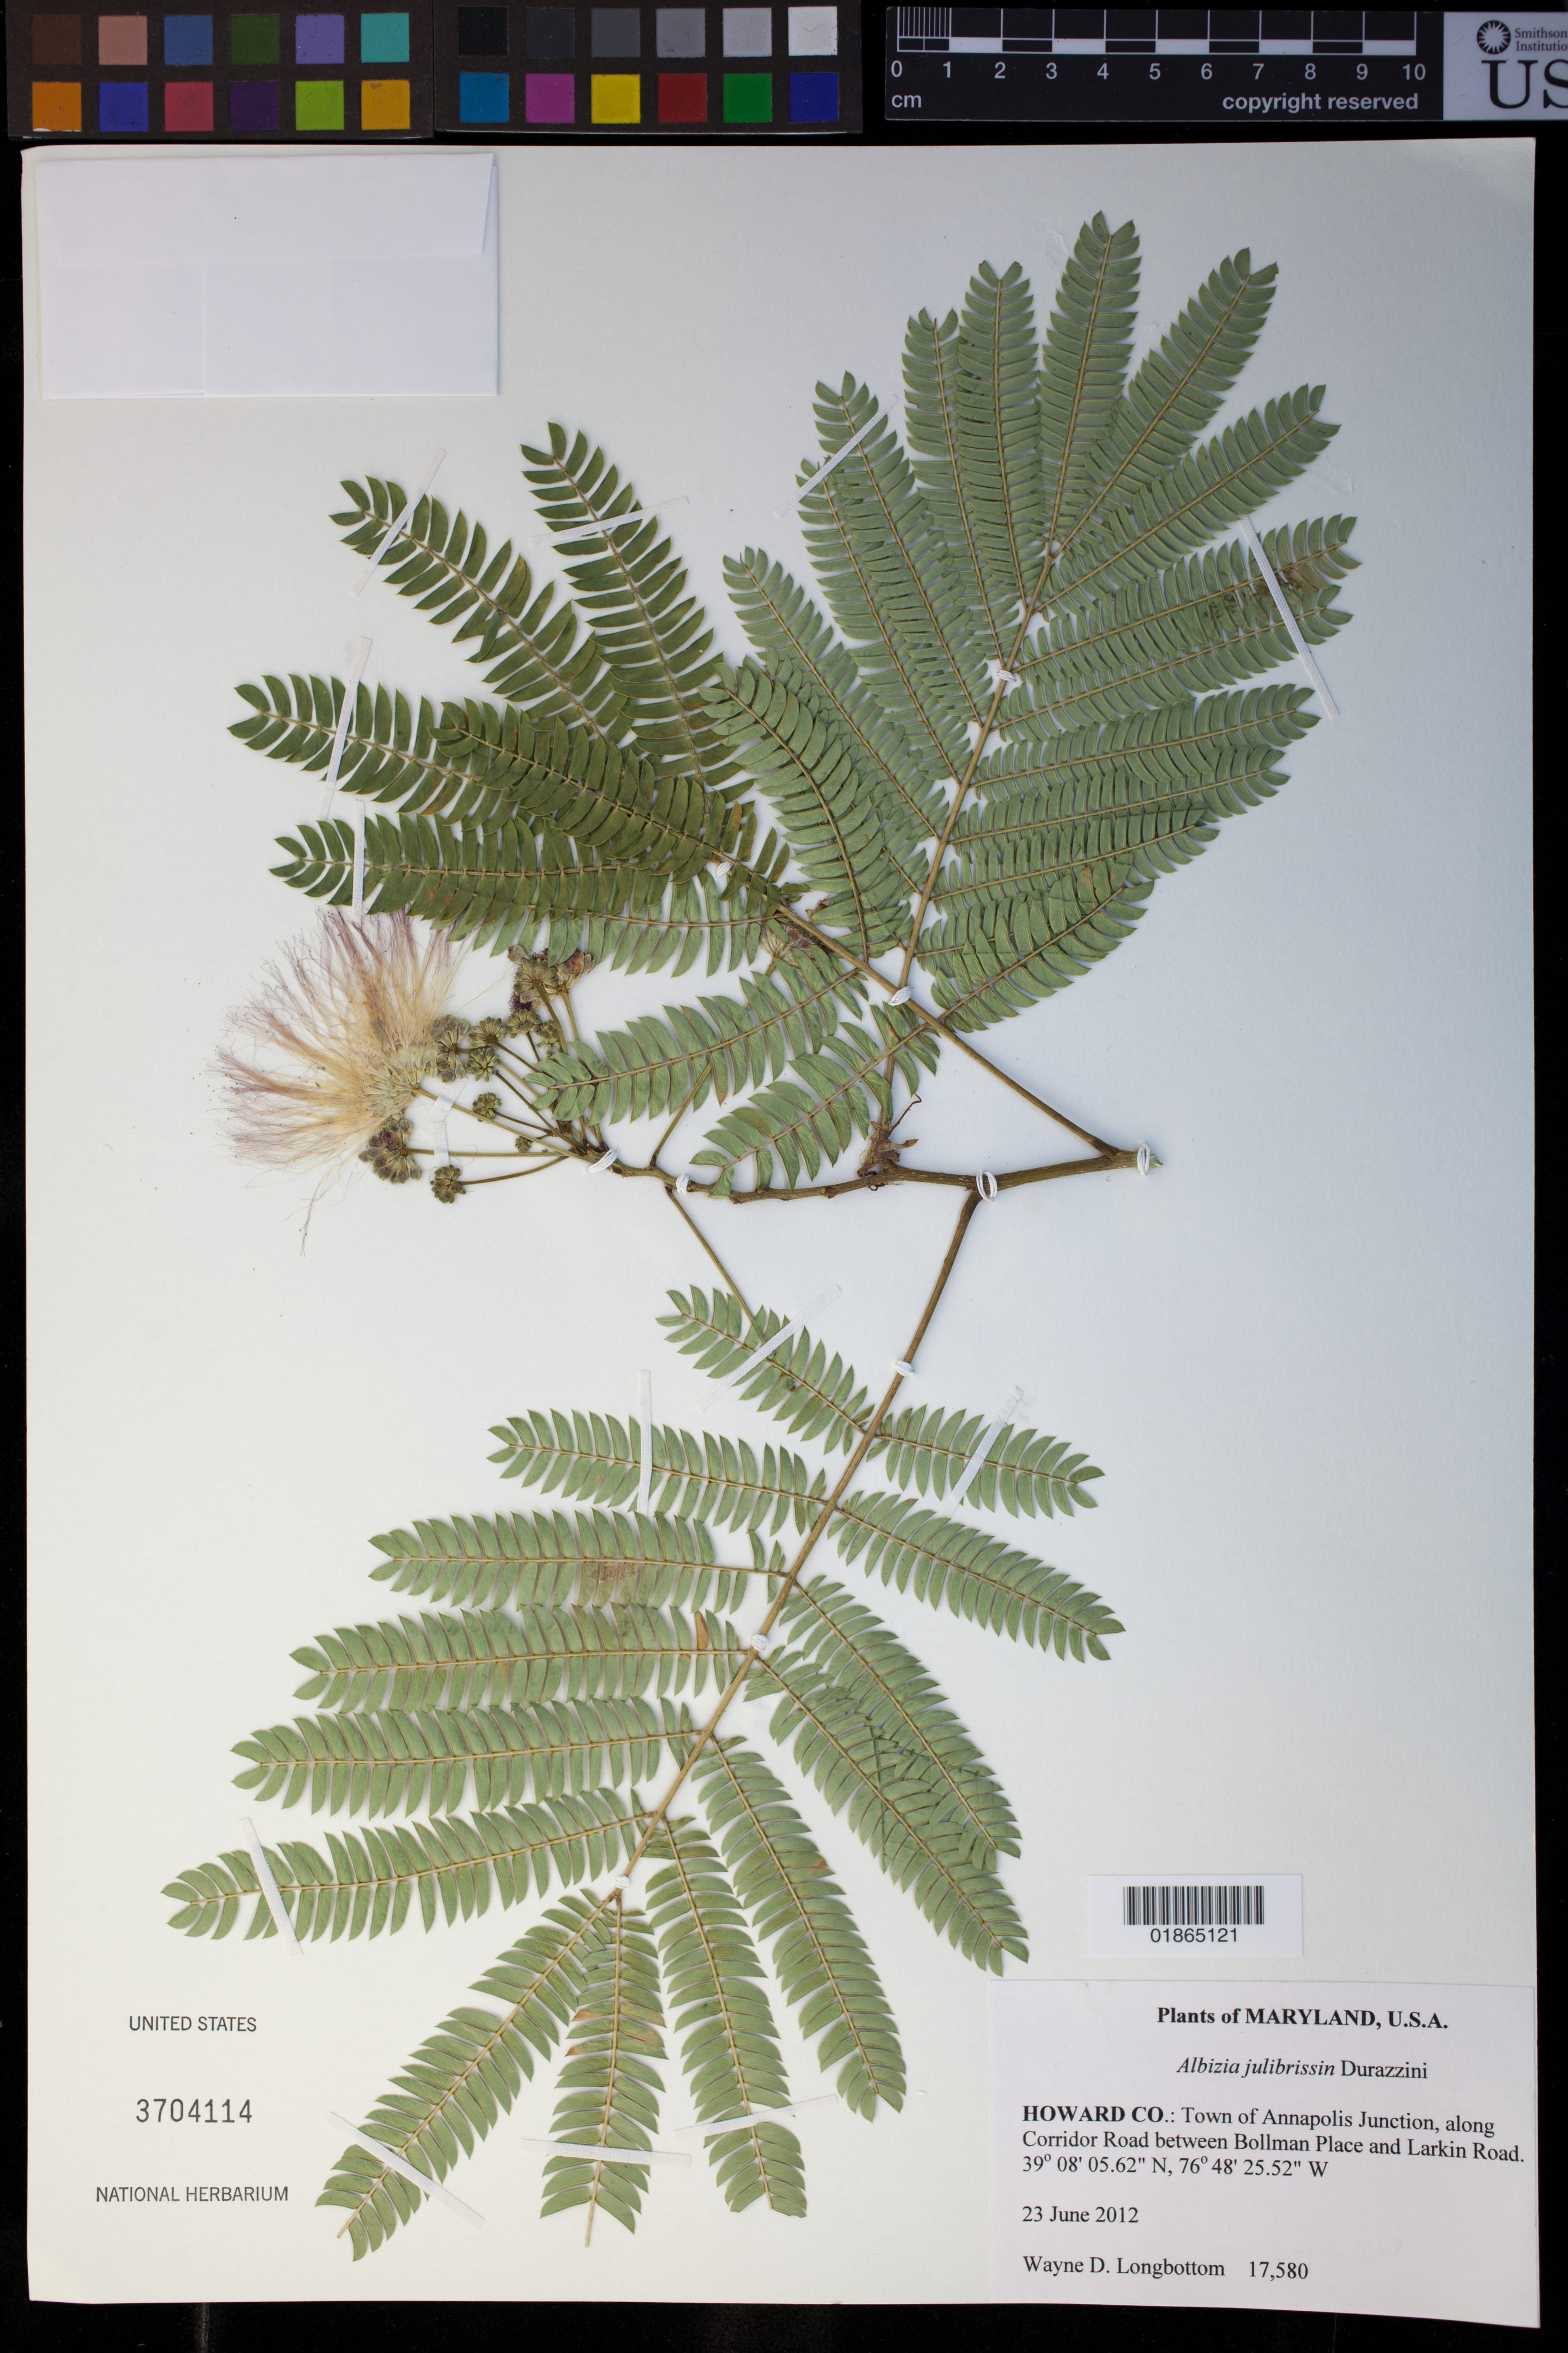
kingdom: Plantae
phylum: Tracheophyta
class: Magnoliopsida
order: Fabales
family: Fabaceae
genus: Albizia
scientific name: Albizia julibrissin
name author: Durazz.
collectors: W. D. Longbottom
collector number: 17580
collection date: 2012-06-23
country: United States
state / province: Maryland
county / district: Howard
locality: Town of Annapolis Junction, along Corridor Road between Bollman Place and Larkin Road.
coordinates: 39 08 05.62 N, 76 48 25.52 W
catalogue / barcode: US 3704114